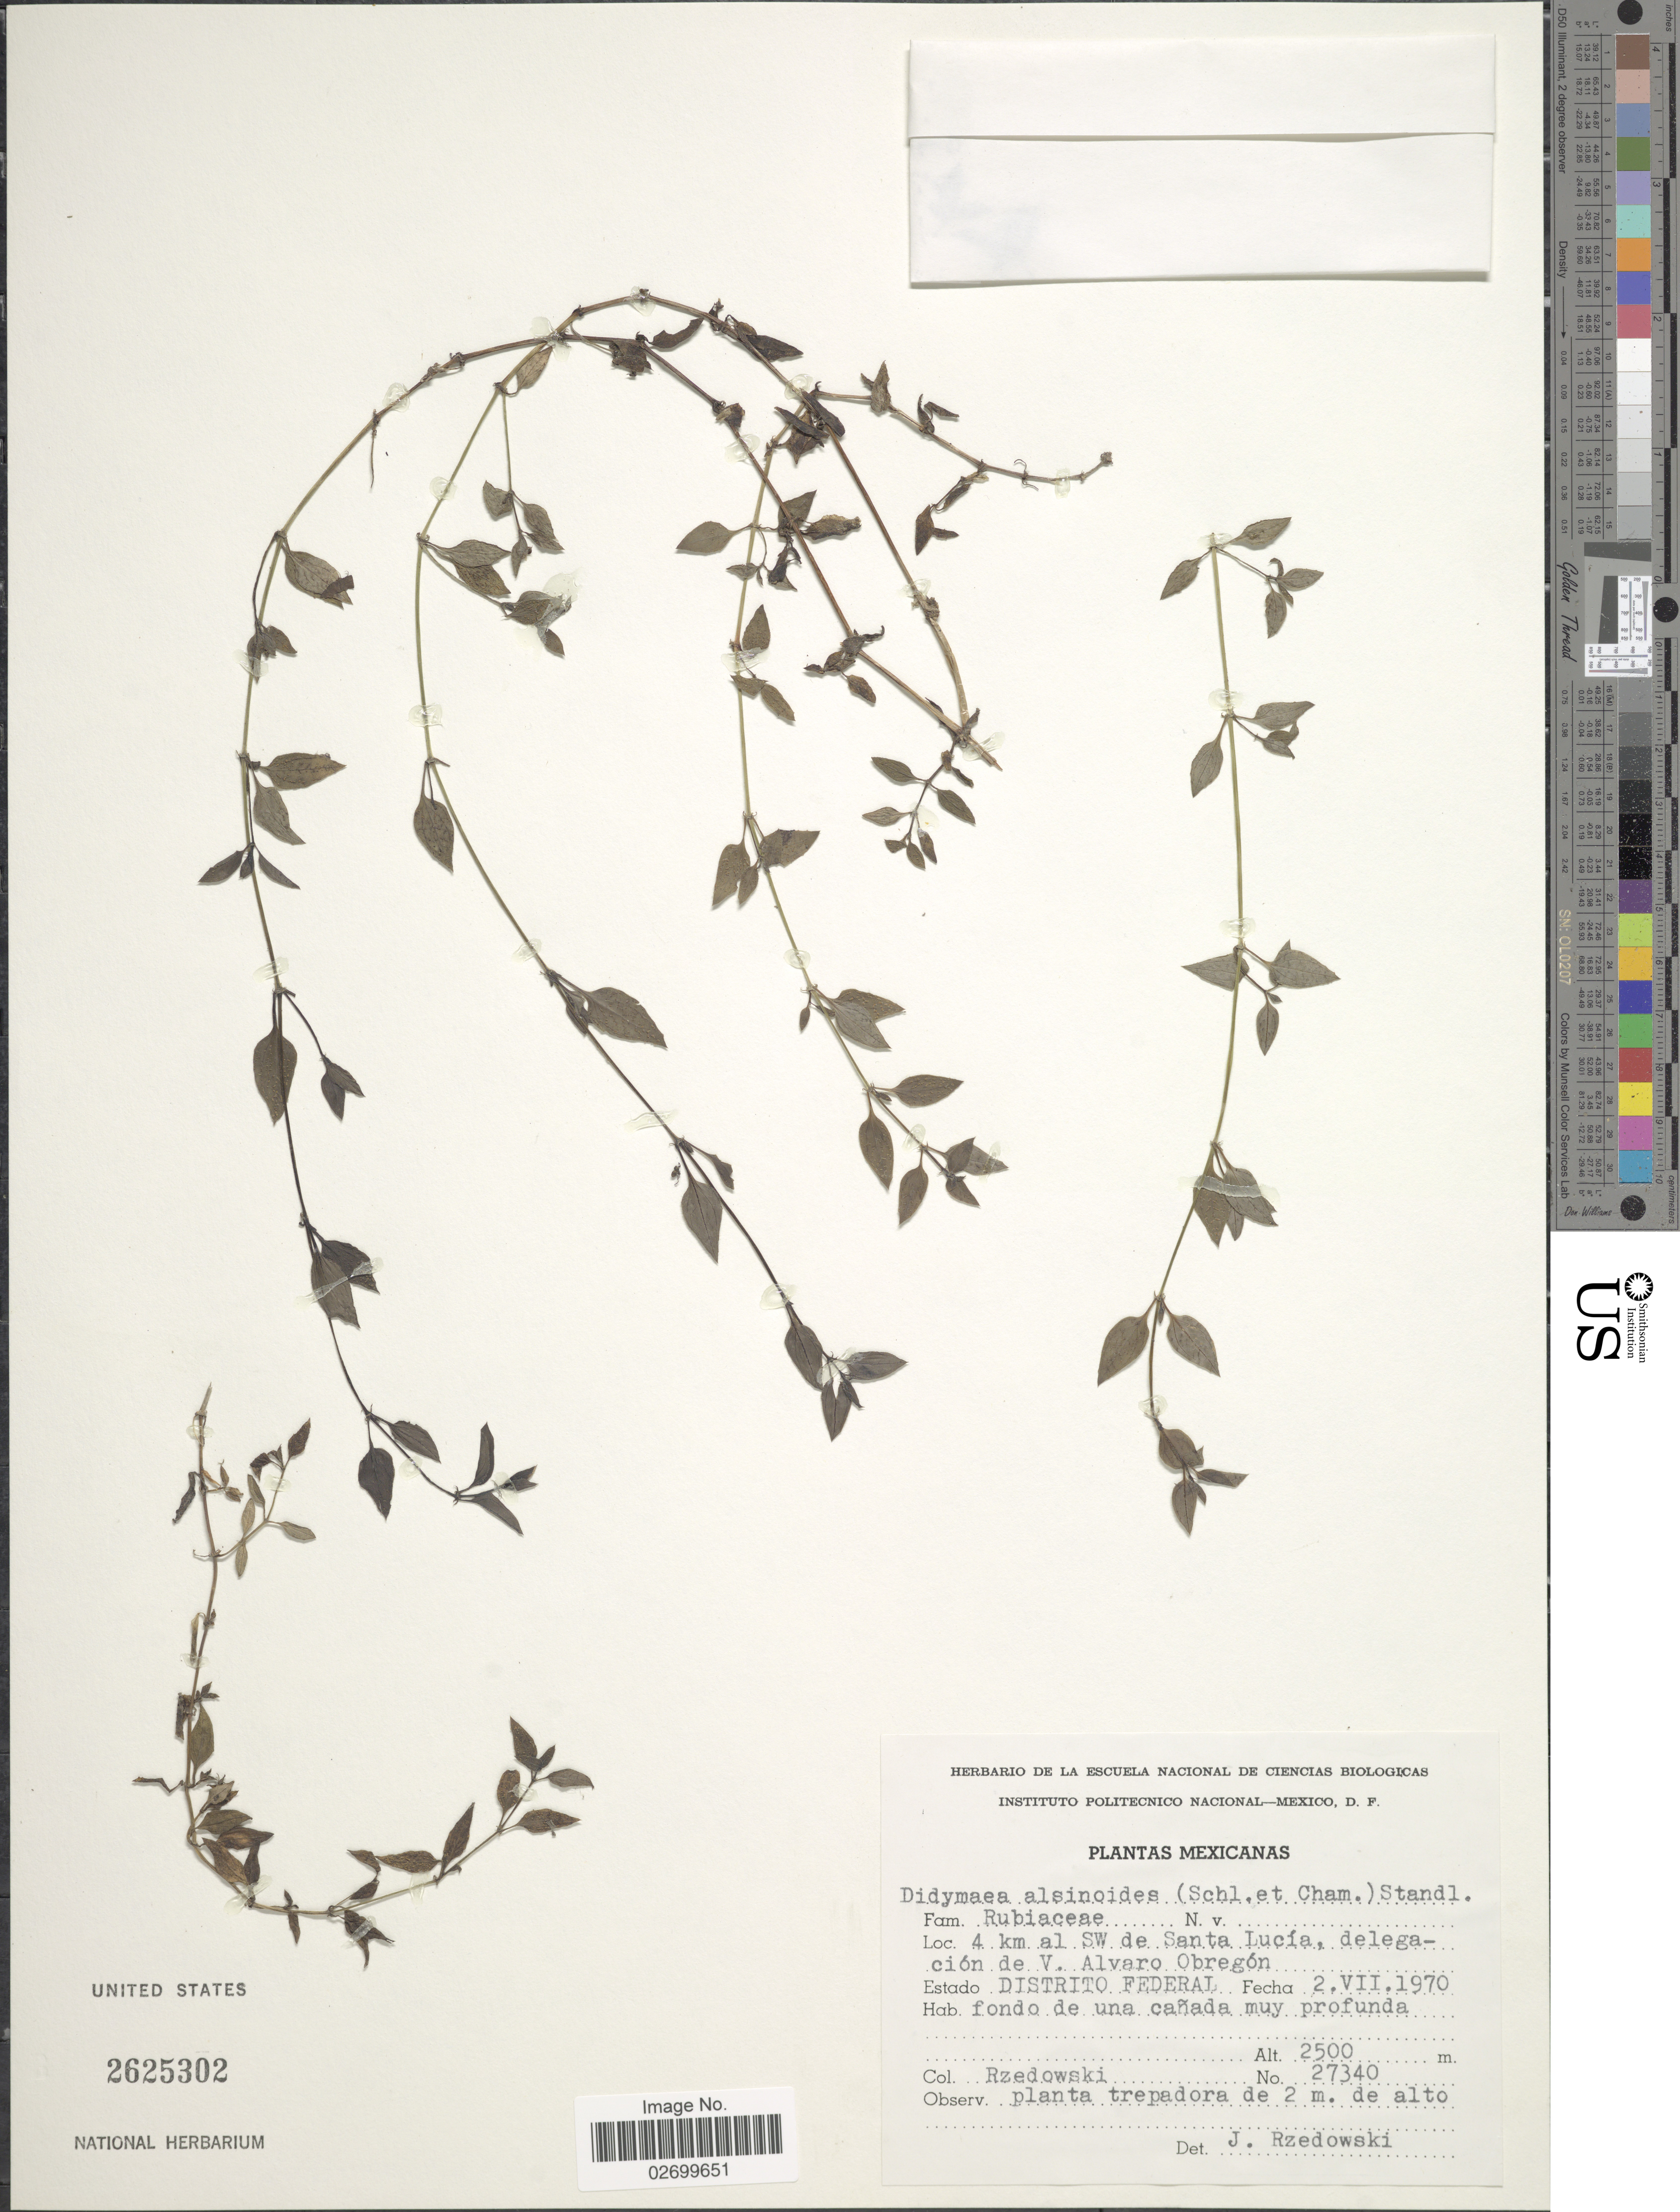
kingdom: Plantae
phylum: Tracheophyta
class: Magnoliopsida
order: Gentianales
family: Rubiaceae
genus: Didymaea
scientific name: Didymaea alsinoides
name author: (Cham. & Schltdl.) Standl.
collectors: Rzedowski, --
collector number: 27340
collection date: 1970-07-02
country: Mexico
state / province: Distrito Federal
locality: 4 km al SW de Santa Lucía, delegación de V. Alvaro Obregón.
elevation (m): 2500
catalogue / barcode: US 2625302